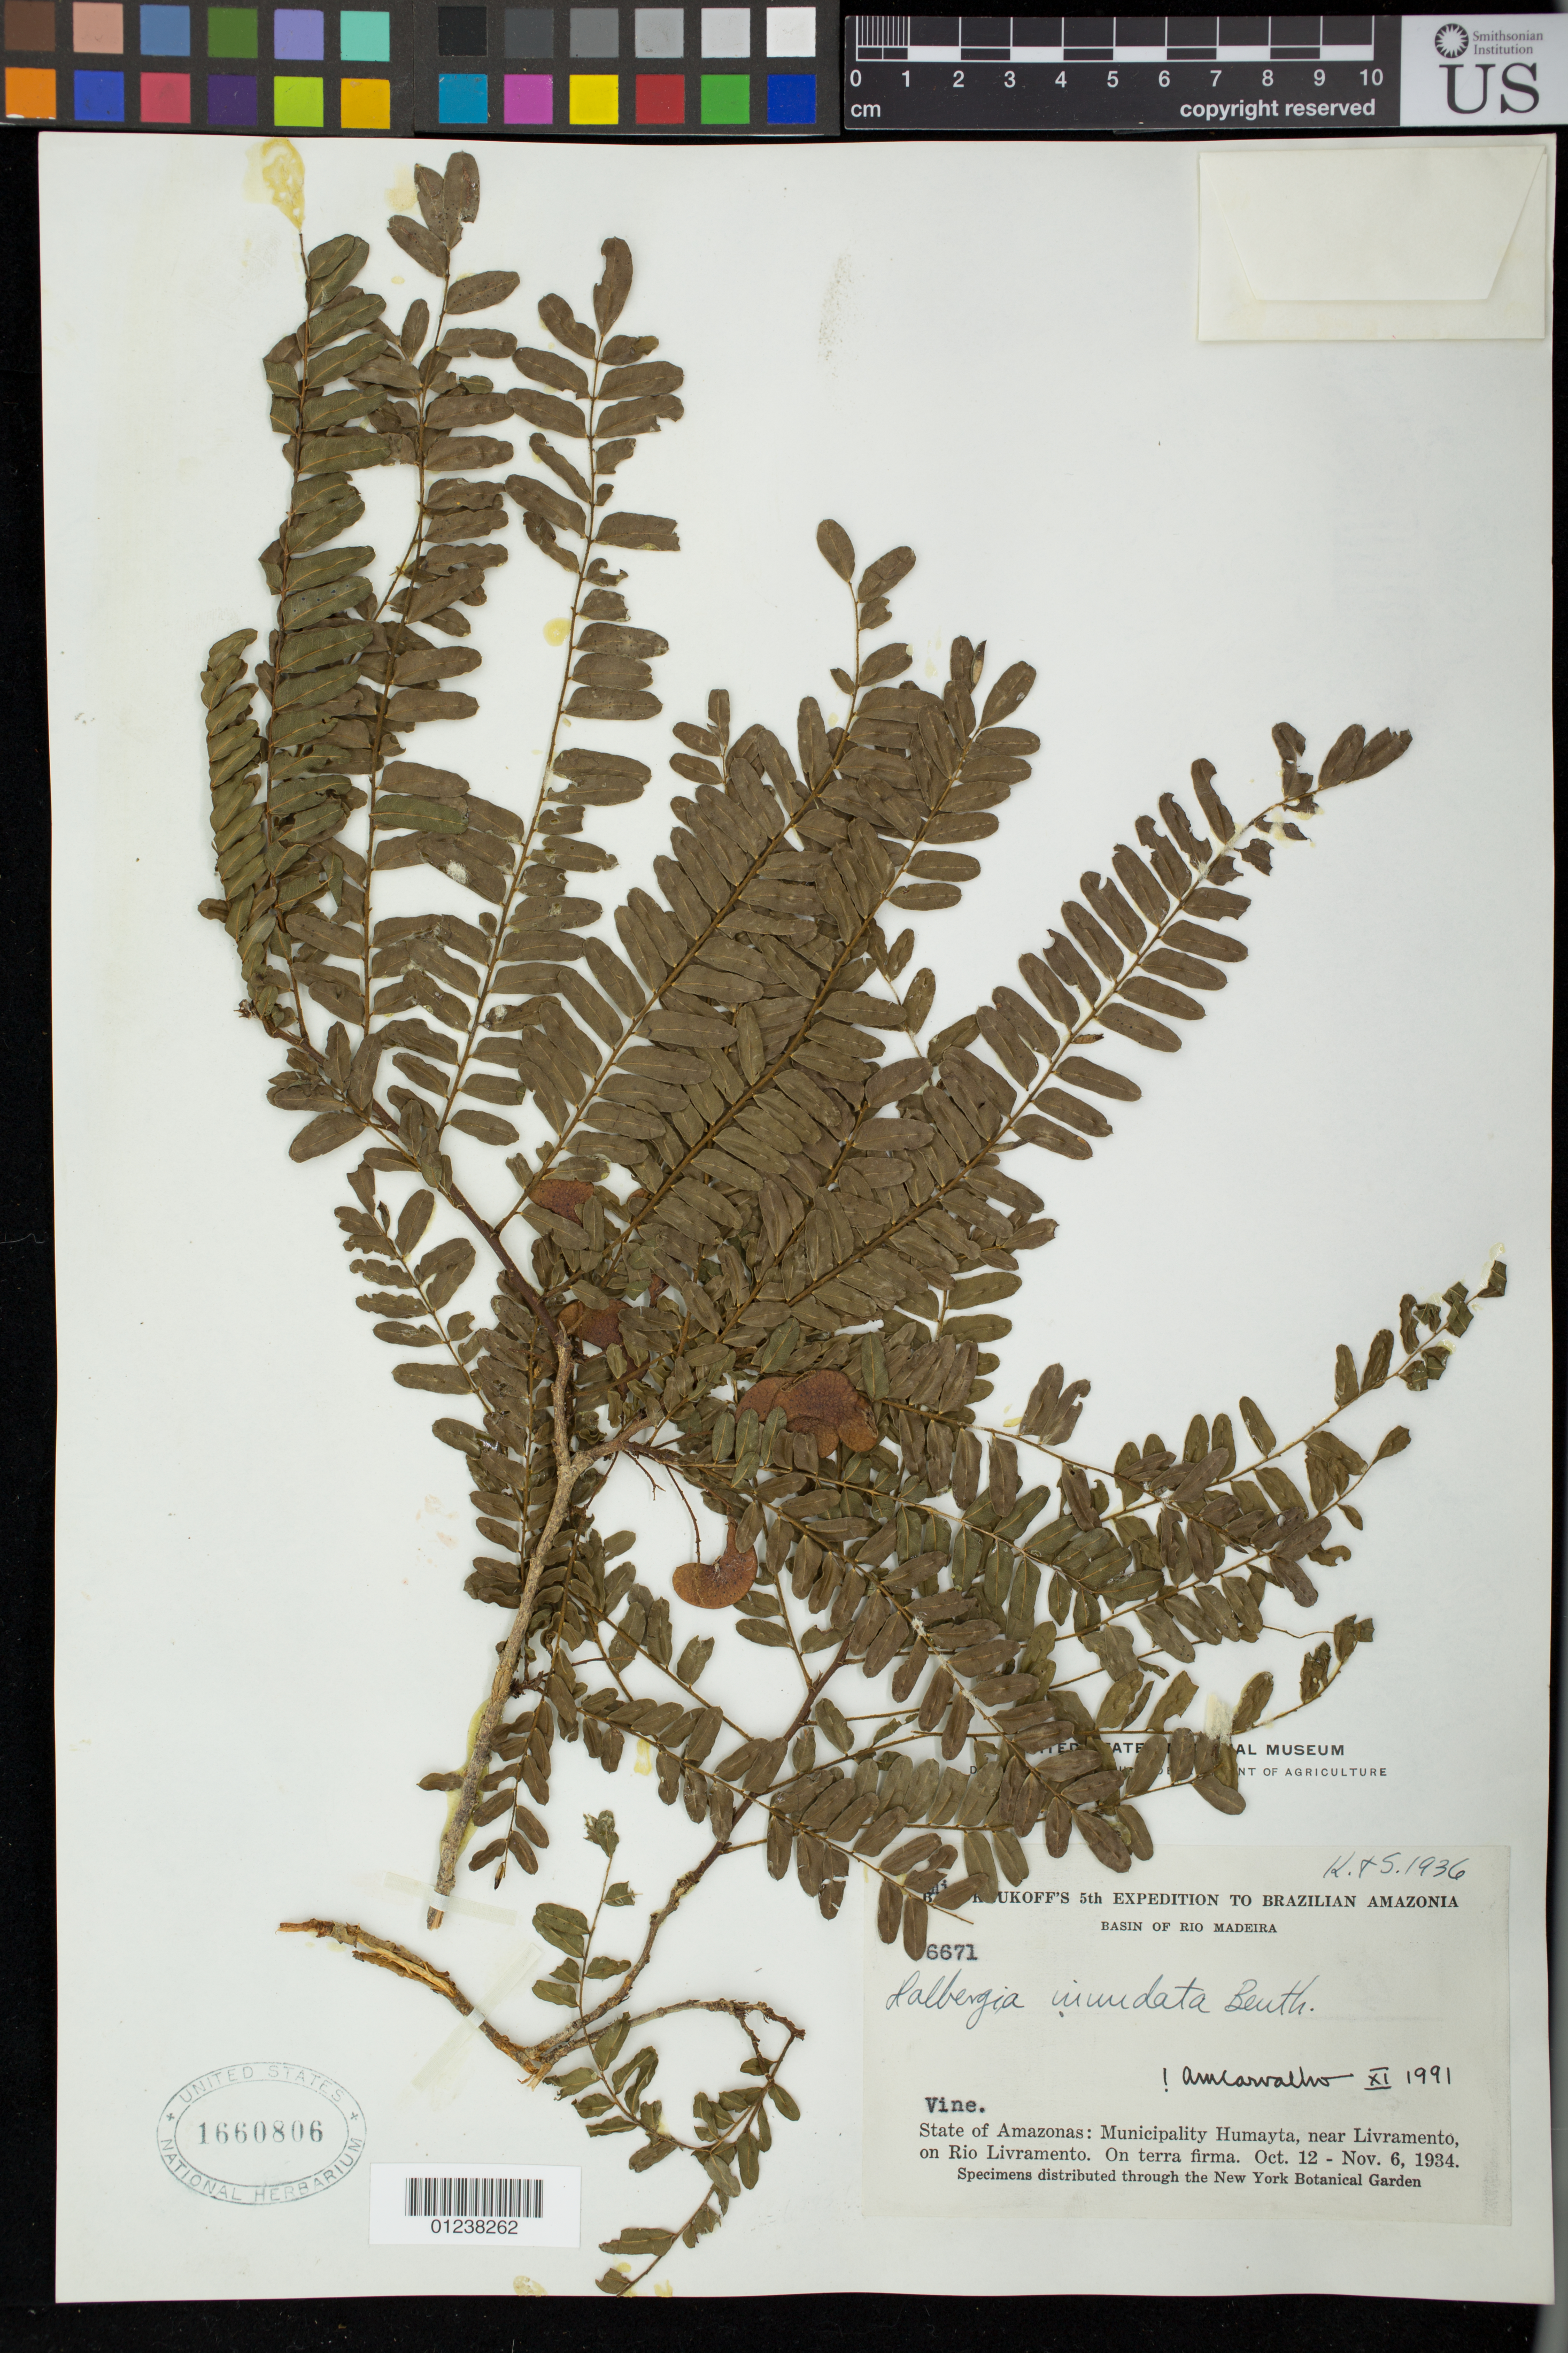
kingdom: Plantae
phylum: Tracheophyta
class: Magnoliopsida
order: Fabales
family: Fabaceae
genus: Dalbergia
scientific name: Dalbergia inundata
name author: Benth.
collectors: B. A. Krukoff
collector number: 6671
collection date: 1934-10-12/1934-11-06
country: Brazil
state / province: Amazonas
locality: Basin of Rio Madeira. Humayta, near Livramento, on Rio Livramento.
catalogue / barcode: US 1660806